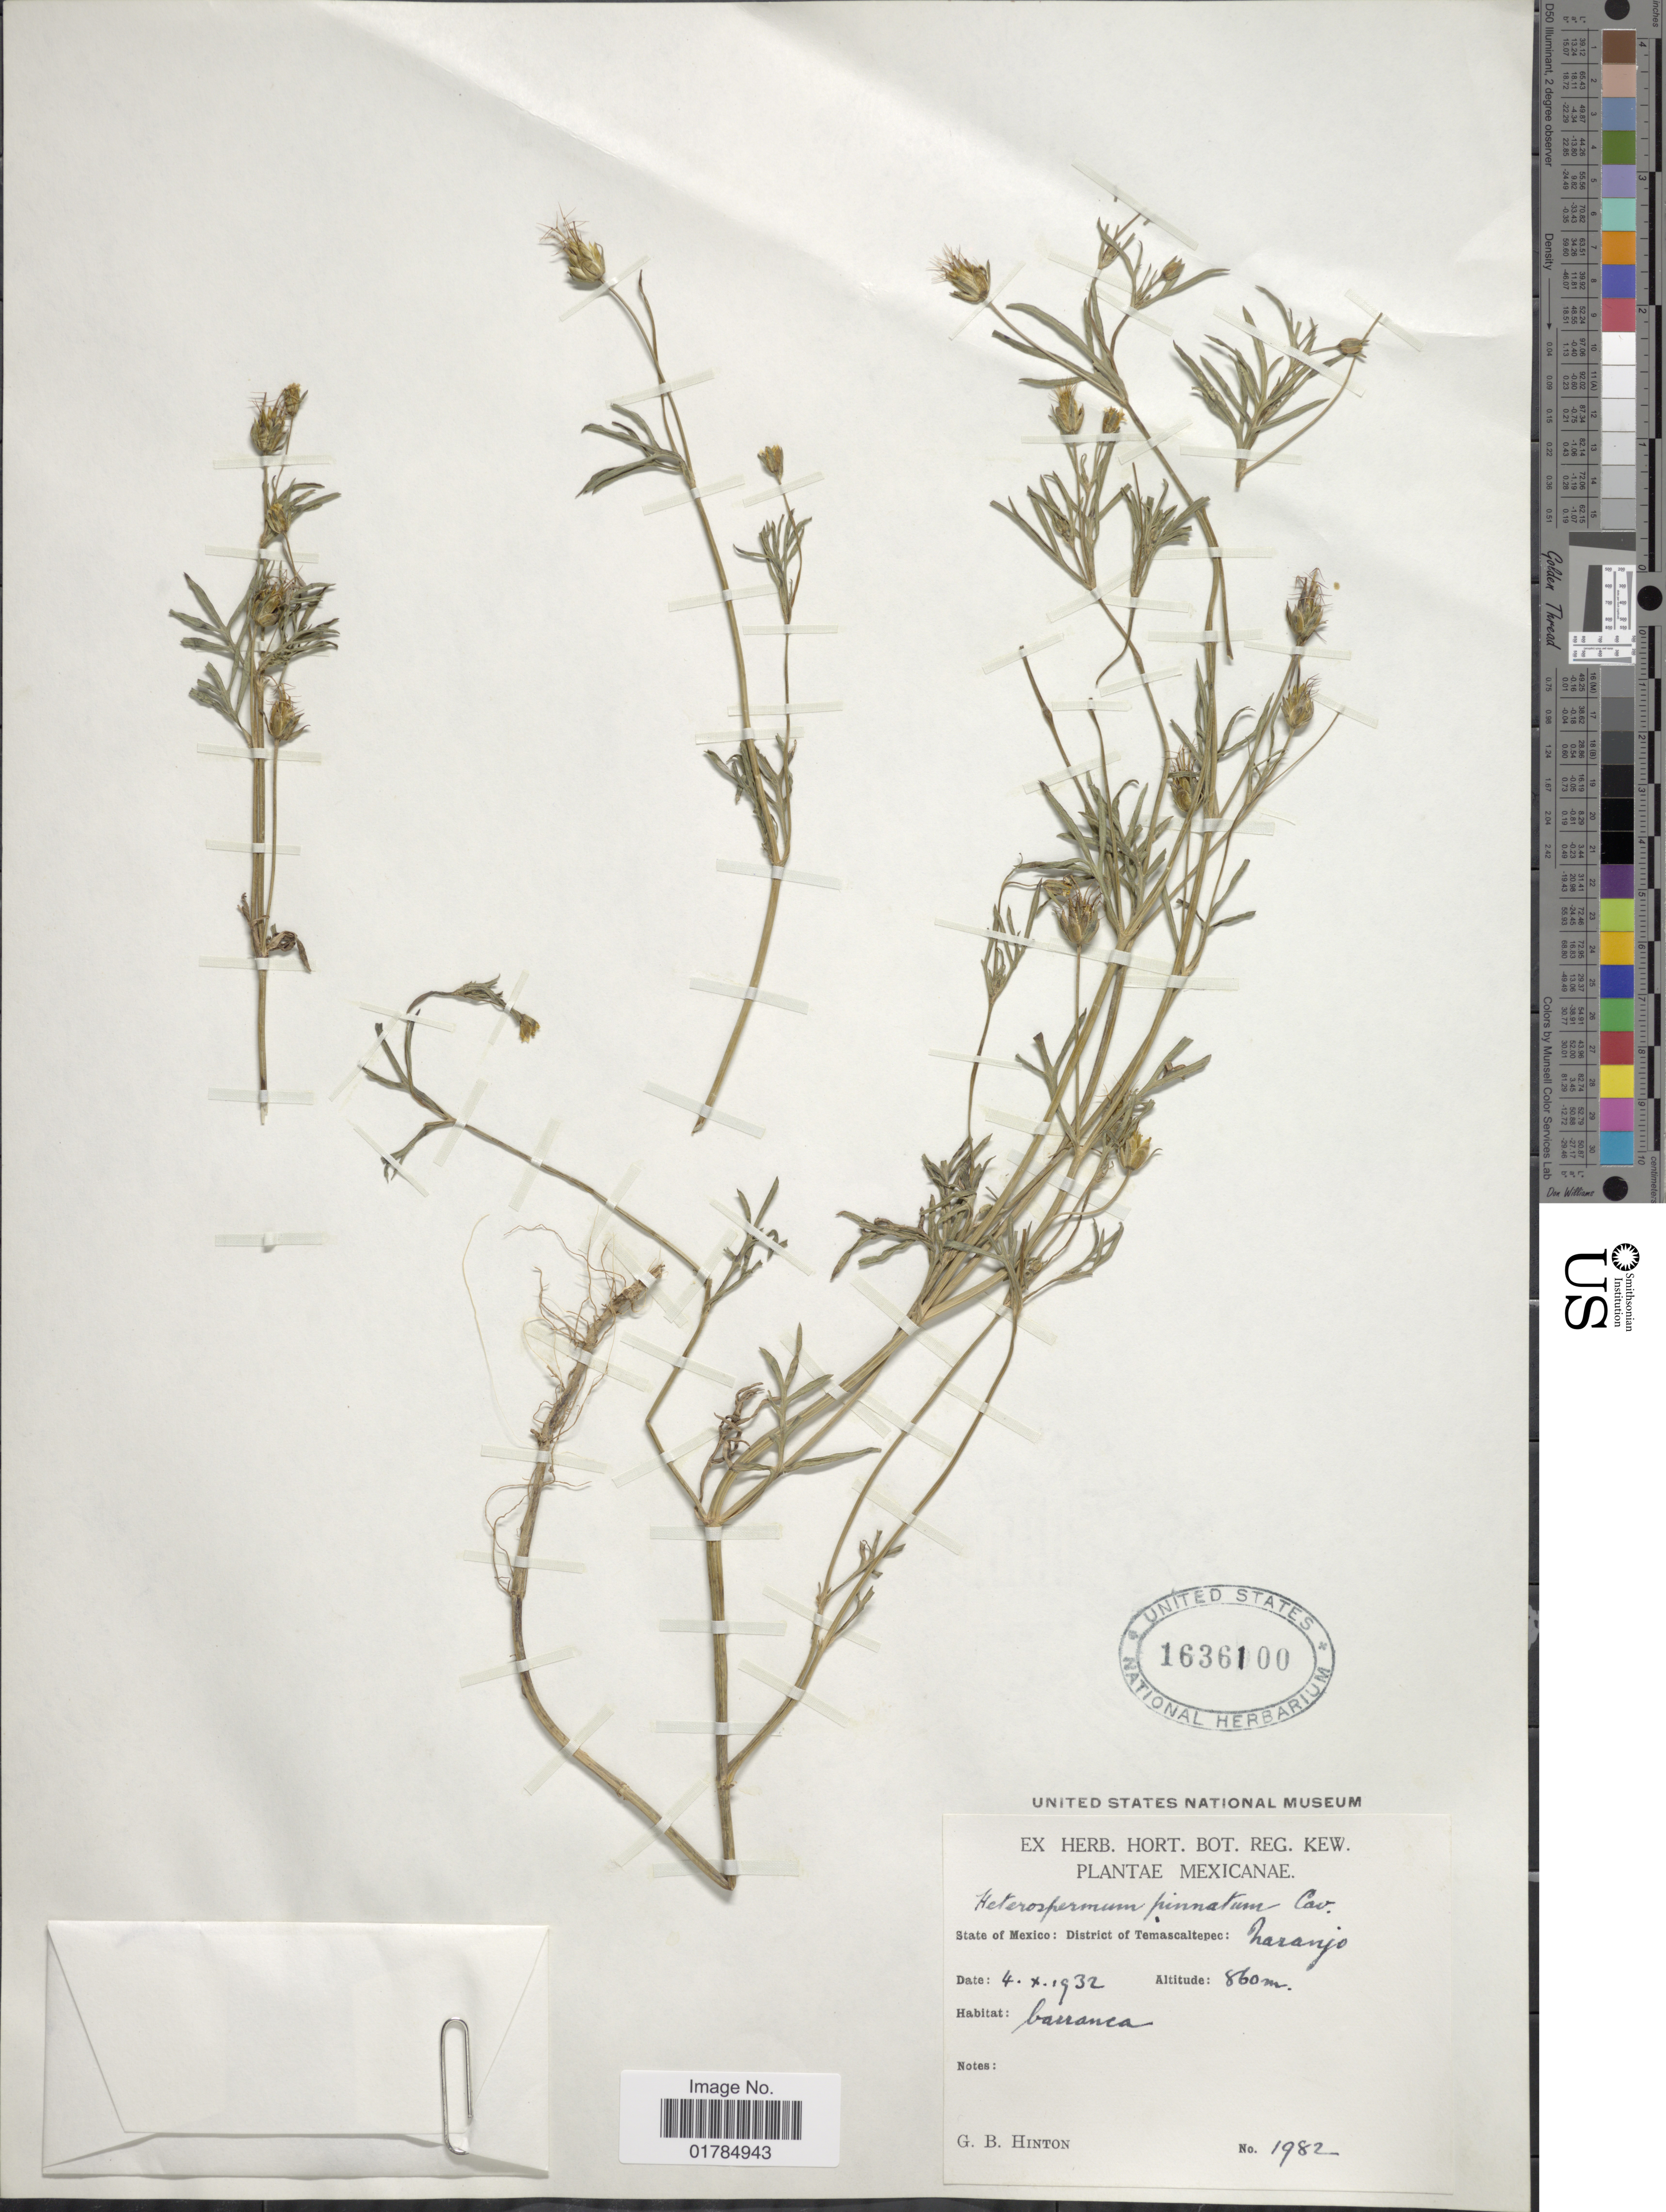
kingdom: Plantae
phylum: Tracheophyta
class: Magnoliopsida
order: Asterales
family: Asteraceae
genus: Heterosperma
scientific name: Heterosperma pinnatum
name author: Cav.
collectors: G. B. Hinton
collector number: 1982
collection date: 1932-10-04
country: Mexico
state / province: México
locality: District of Temascaltepec: Naranjo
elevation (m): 860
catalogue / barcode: US 1636100